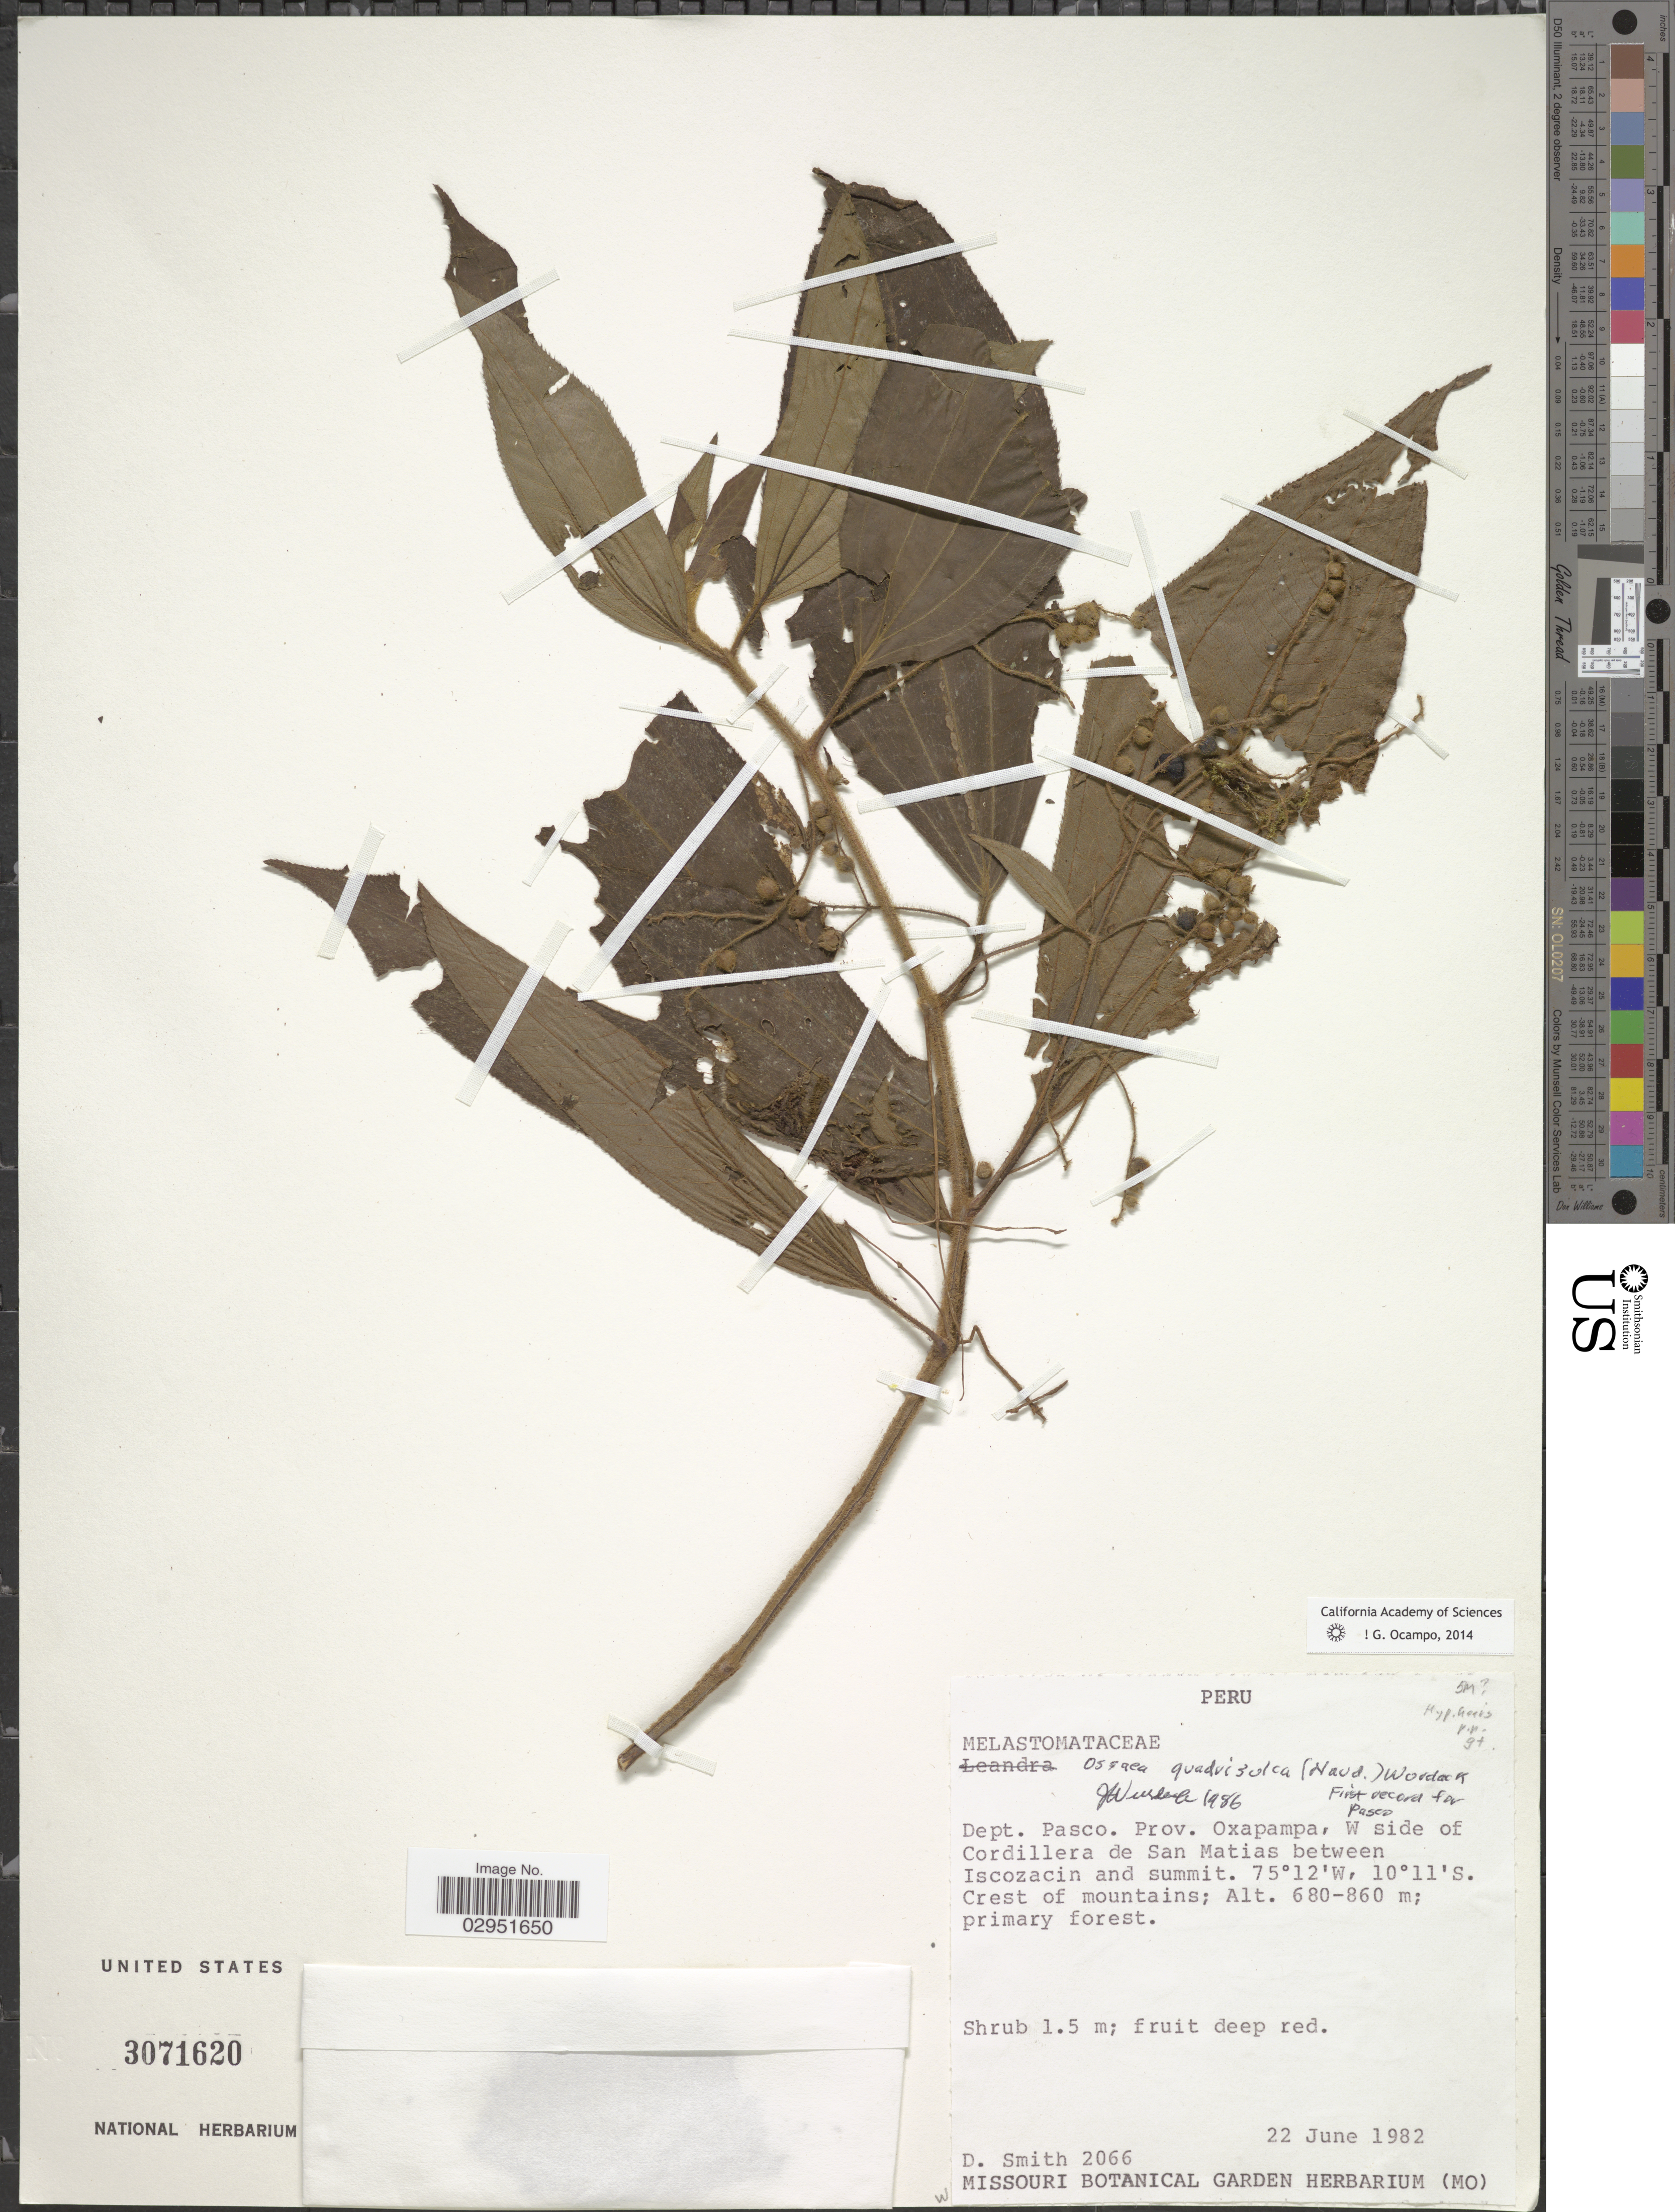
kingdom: Plantae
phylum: Tracheophyta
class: Magnoliopsida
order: Myrtales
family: Melastomataceae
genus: Ossaea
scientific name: Ossaea quadrisulca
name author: (Naudin) Wurdack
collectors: D. Smith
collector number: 2066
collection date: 1982-06-22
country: Peru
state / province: Pasco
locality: Dept. Pasco. Prov. Oxapampa, W side of Cordillera de San Matias between Iscozacin and summit.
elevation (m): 680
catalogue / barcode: US 3071620